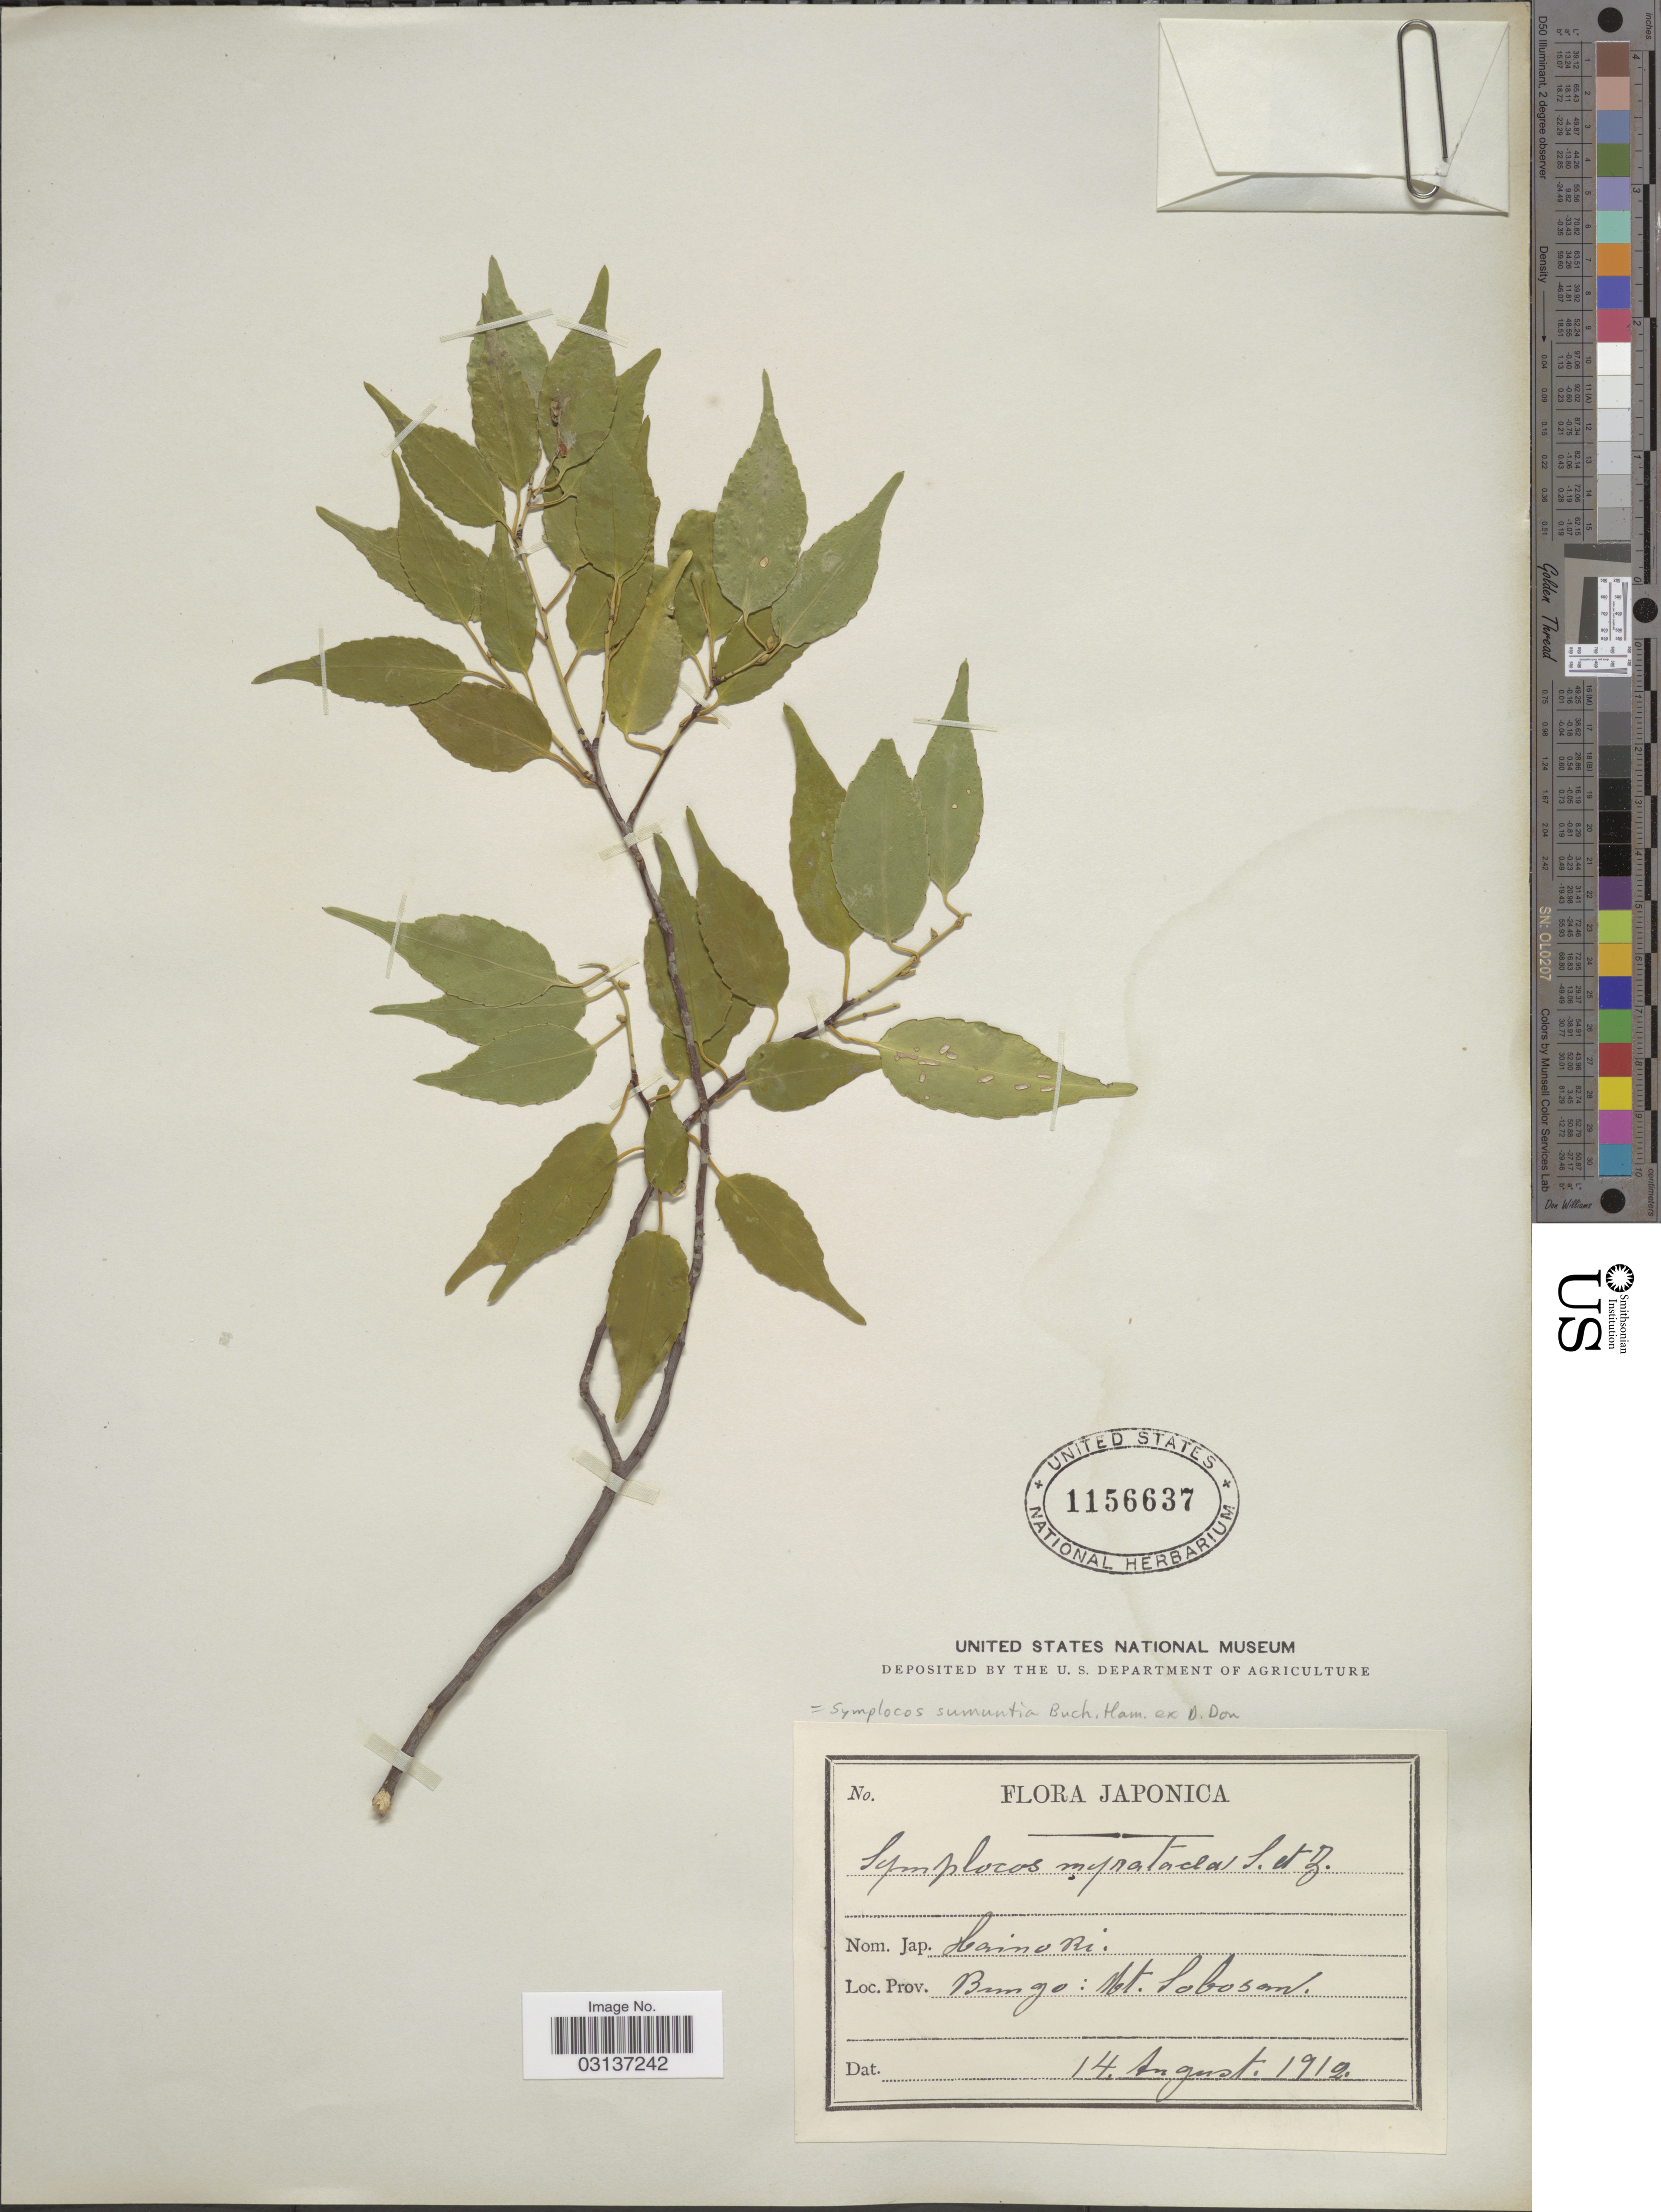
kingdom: Plantae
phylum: Tracheophyta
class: Magnoliopsida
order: Ericales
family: Symplocaceae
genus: Symplocos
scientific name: Symplocos sumuntia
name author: Buch.-Ham. ex D. Don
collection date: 1912-08-14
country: Japan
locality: Japonica. Bungo: Mt. Sobosan.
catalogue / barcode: US 1156637